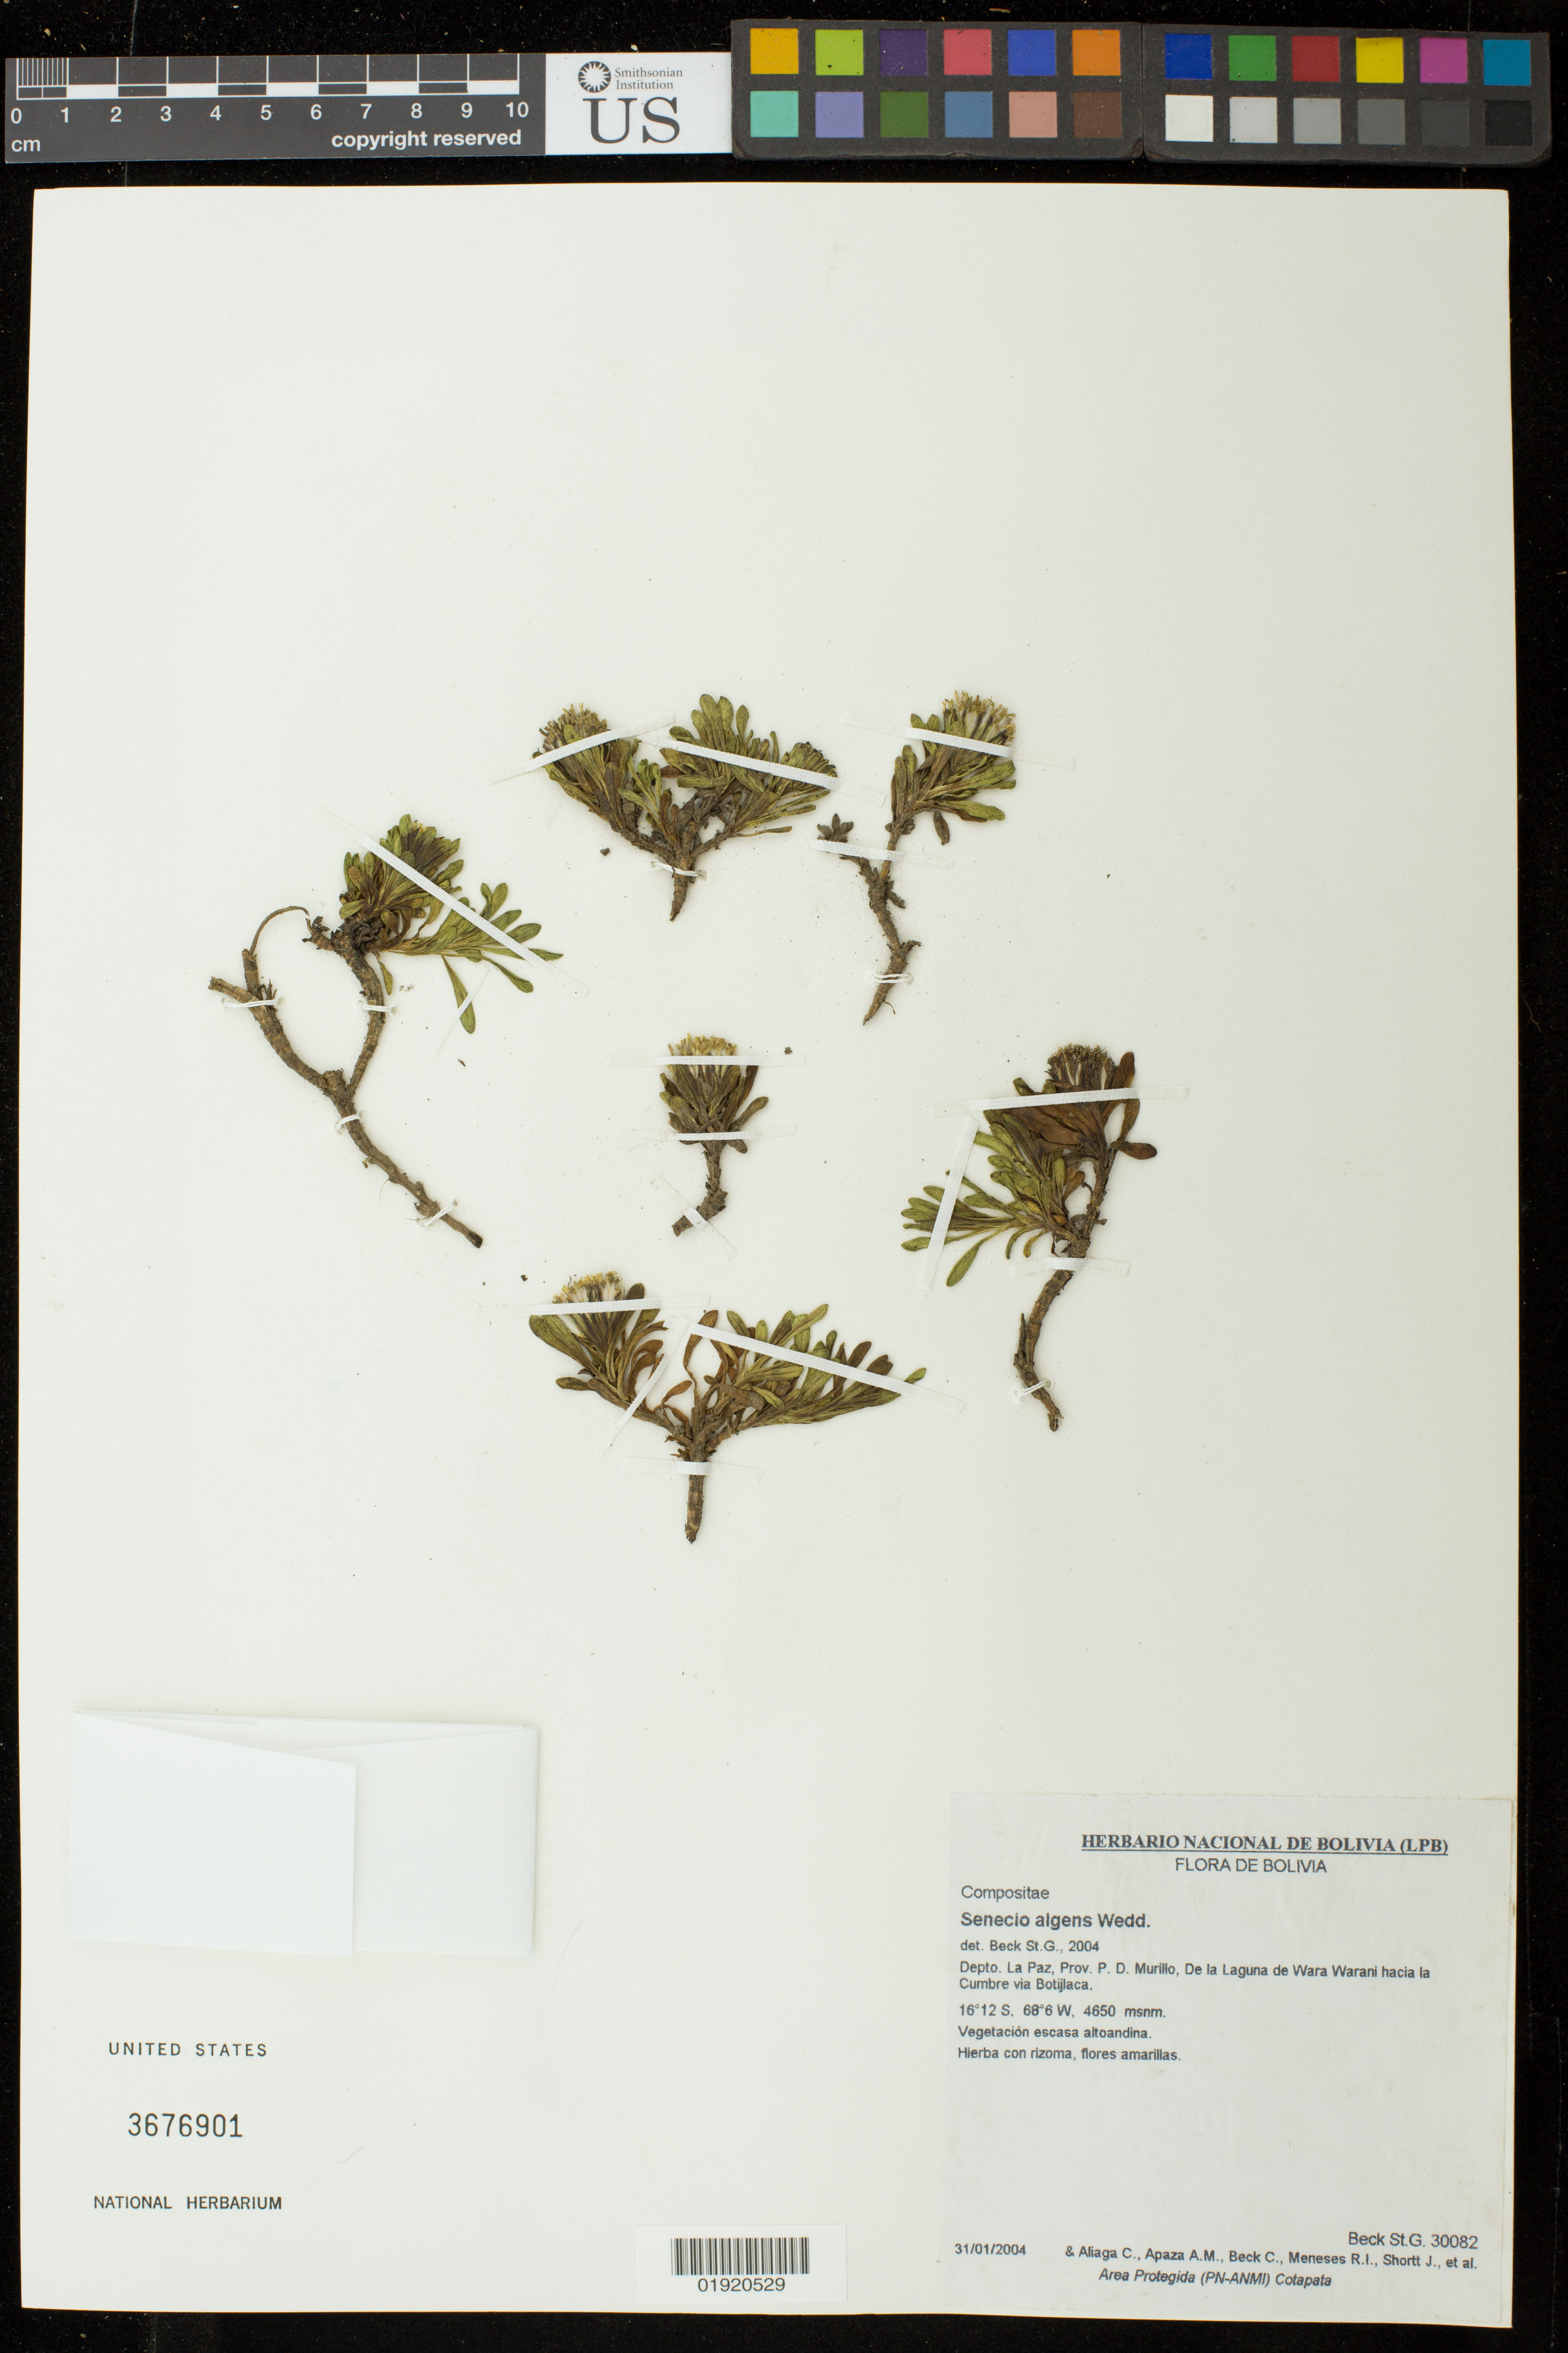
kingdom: Plantae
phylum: Tracheophyta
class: Magnoliopsida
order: Asterales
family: Asteraceae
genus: Senecio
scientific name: Senecio algens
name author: Wedd.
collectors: S. Beck, C. Aliaga, A. Apaza, C. Beck, R. Meneses, J. Shortt & et al.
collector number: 30082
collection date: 2004-01-31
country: Bolivia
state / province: La Paz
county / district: Murillo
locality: La Paz, Prov. P.D. Murillo, De la Laguna de Wara Warani hacia la Cumbre via Botijilaca.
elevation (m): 4650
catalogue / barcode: US 3676901